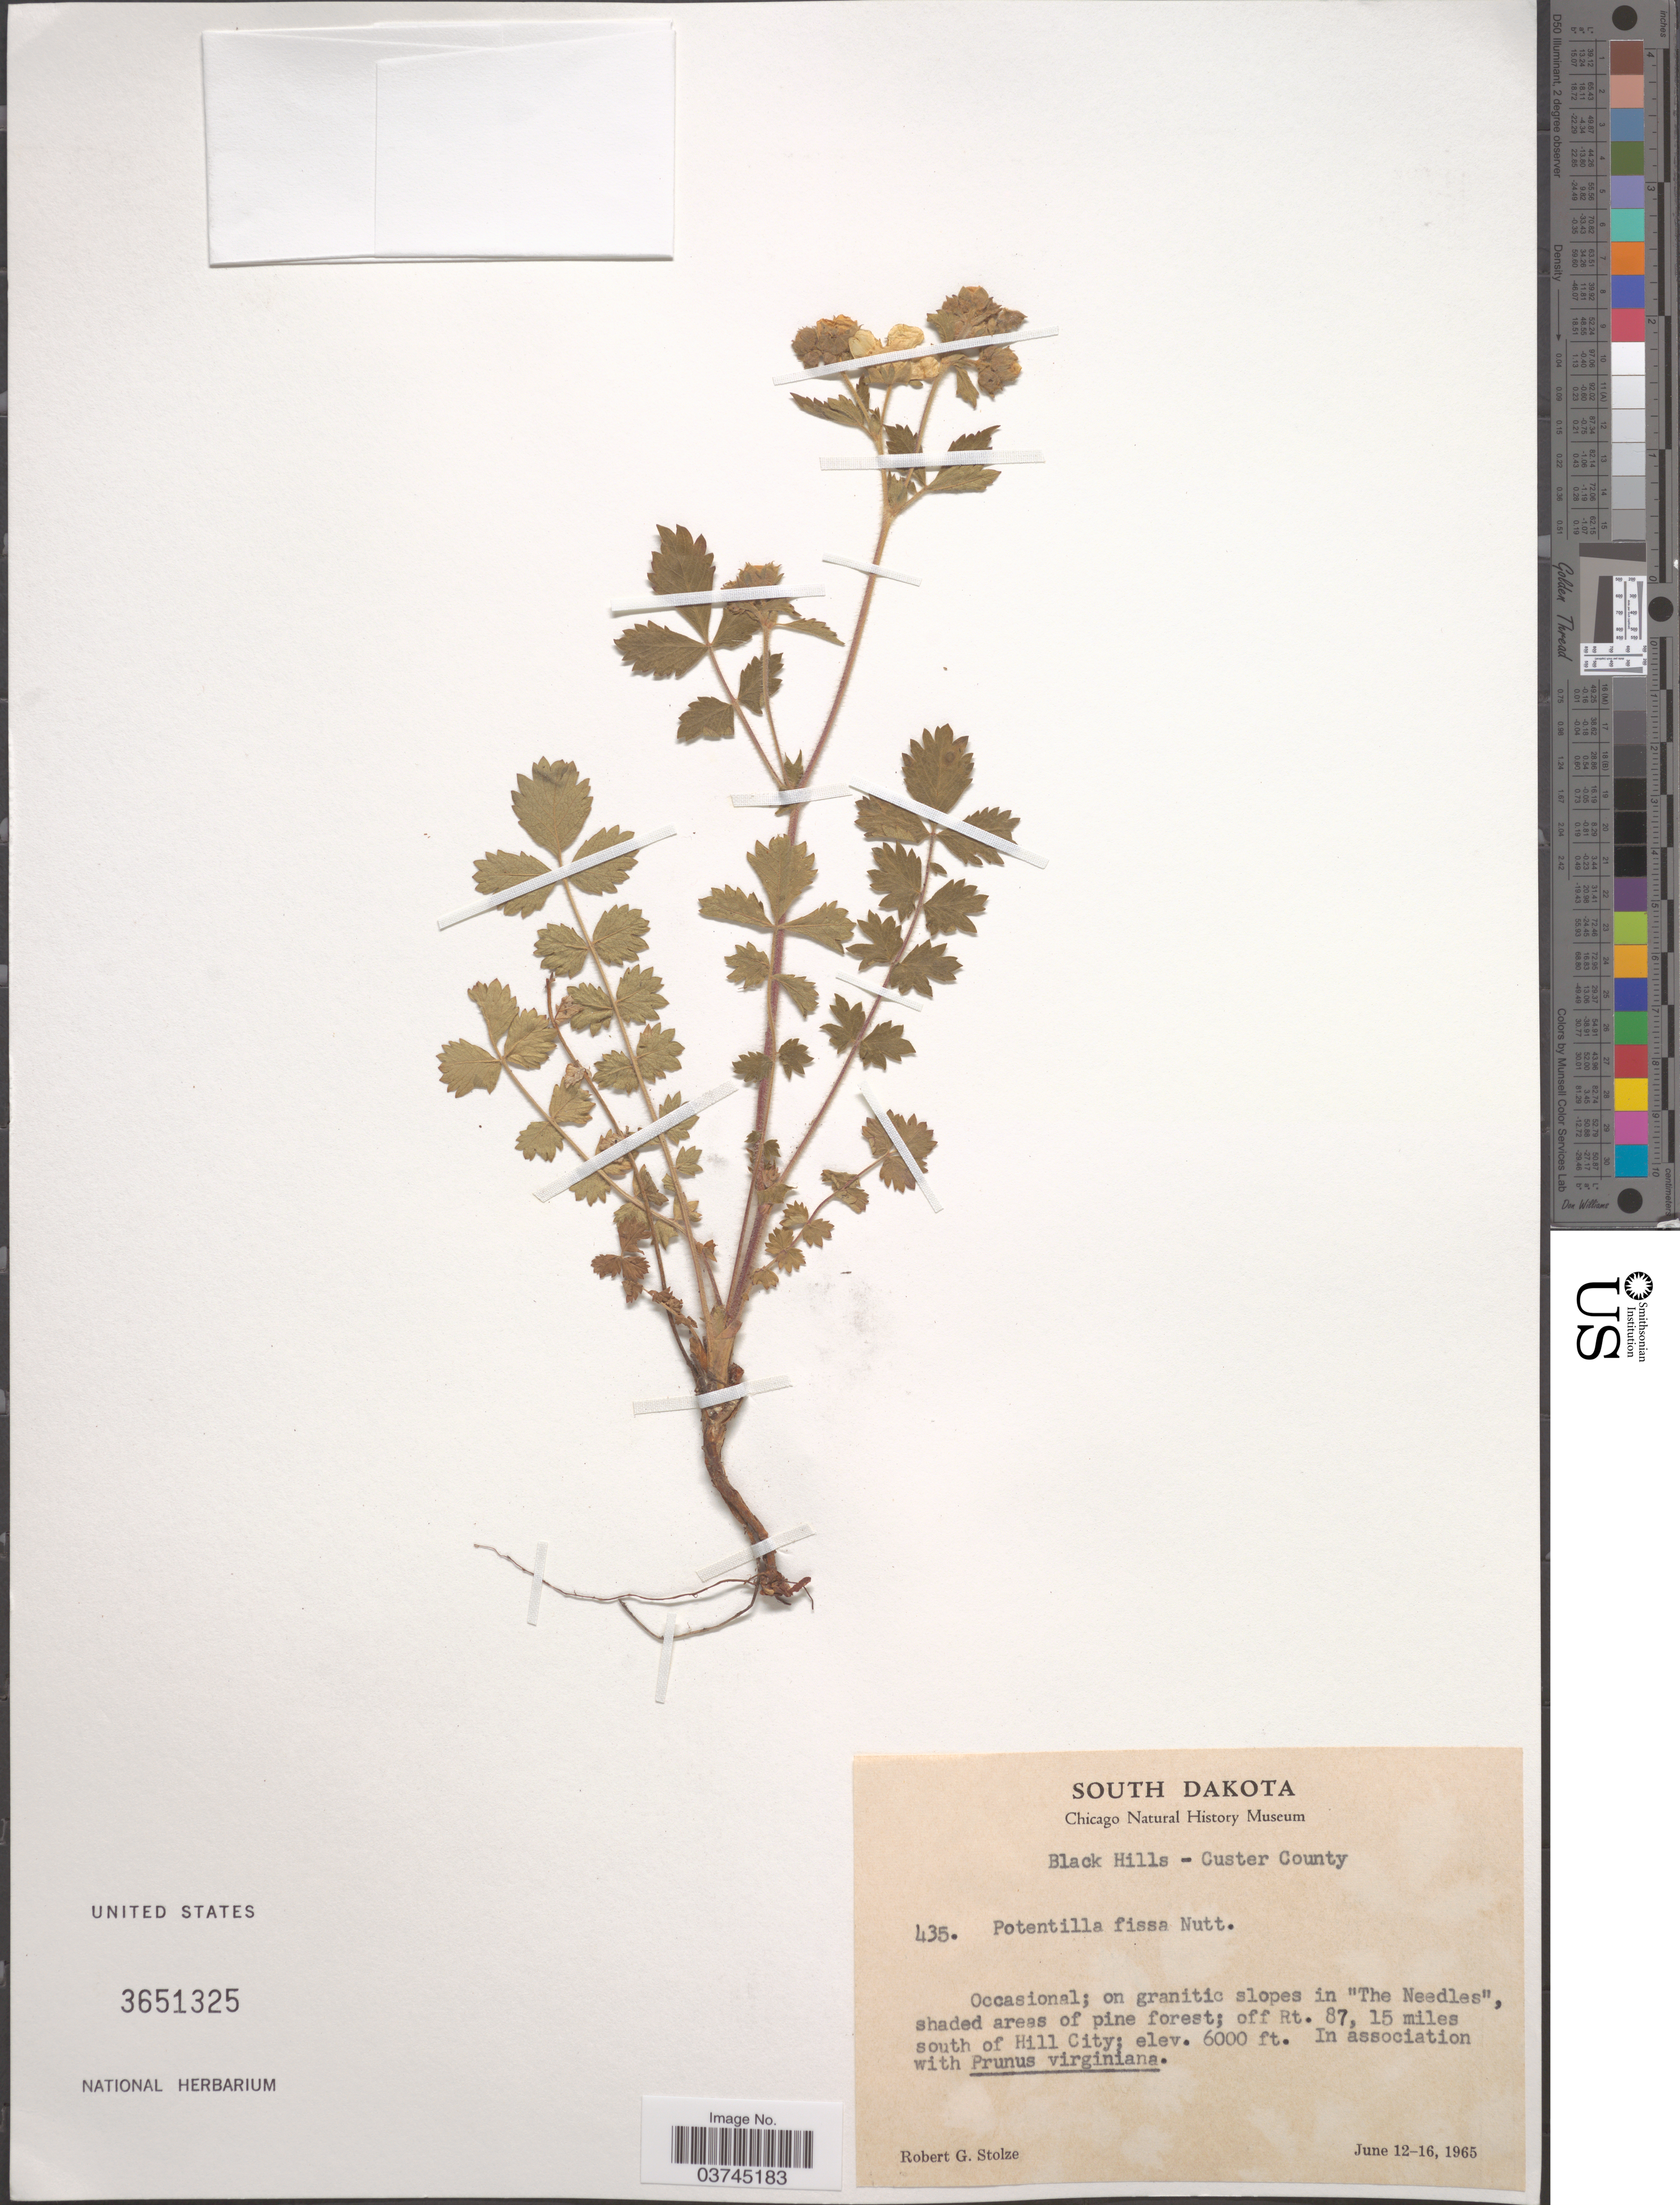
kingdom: Plantae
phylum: Tracheophyta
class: Magnoliopsida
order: Rosales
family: Rosaceae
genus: Drymocallis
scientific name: Drymocallis fissa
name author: (Nutt.) Rydb.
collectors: R. G. Stolze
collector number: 435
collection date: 1965-06-12/1965-06-16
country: United States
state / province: South Dakota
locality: Black Hills - Custer County. Off Rt. 87, 15 miles south of Hill City.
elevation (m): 1829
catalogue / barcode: US 3651325